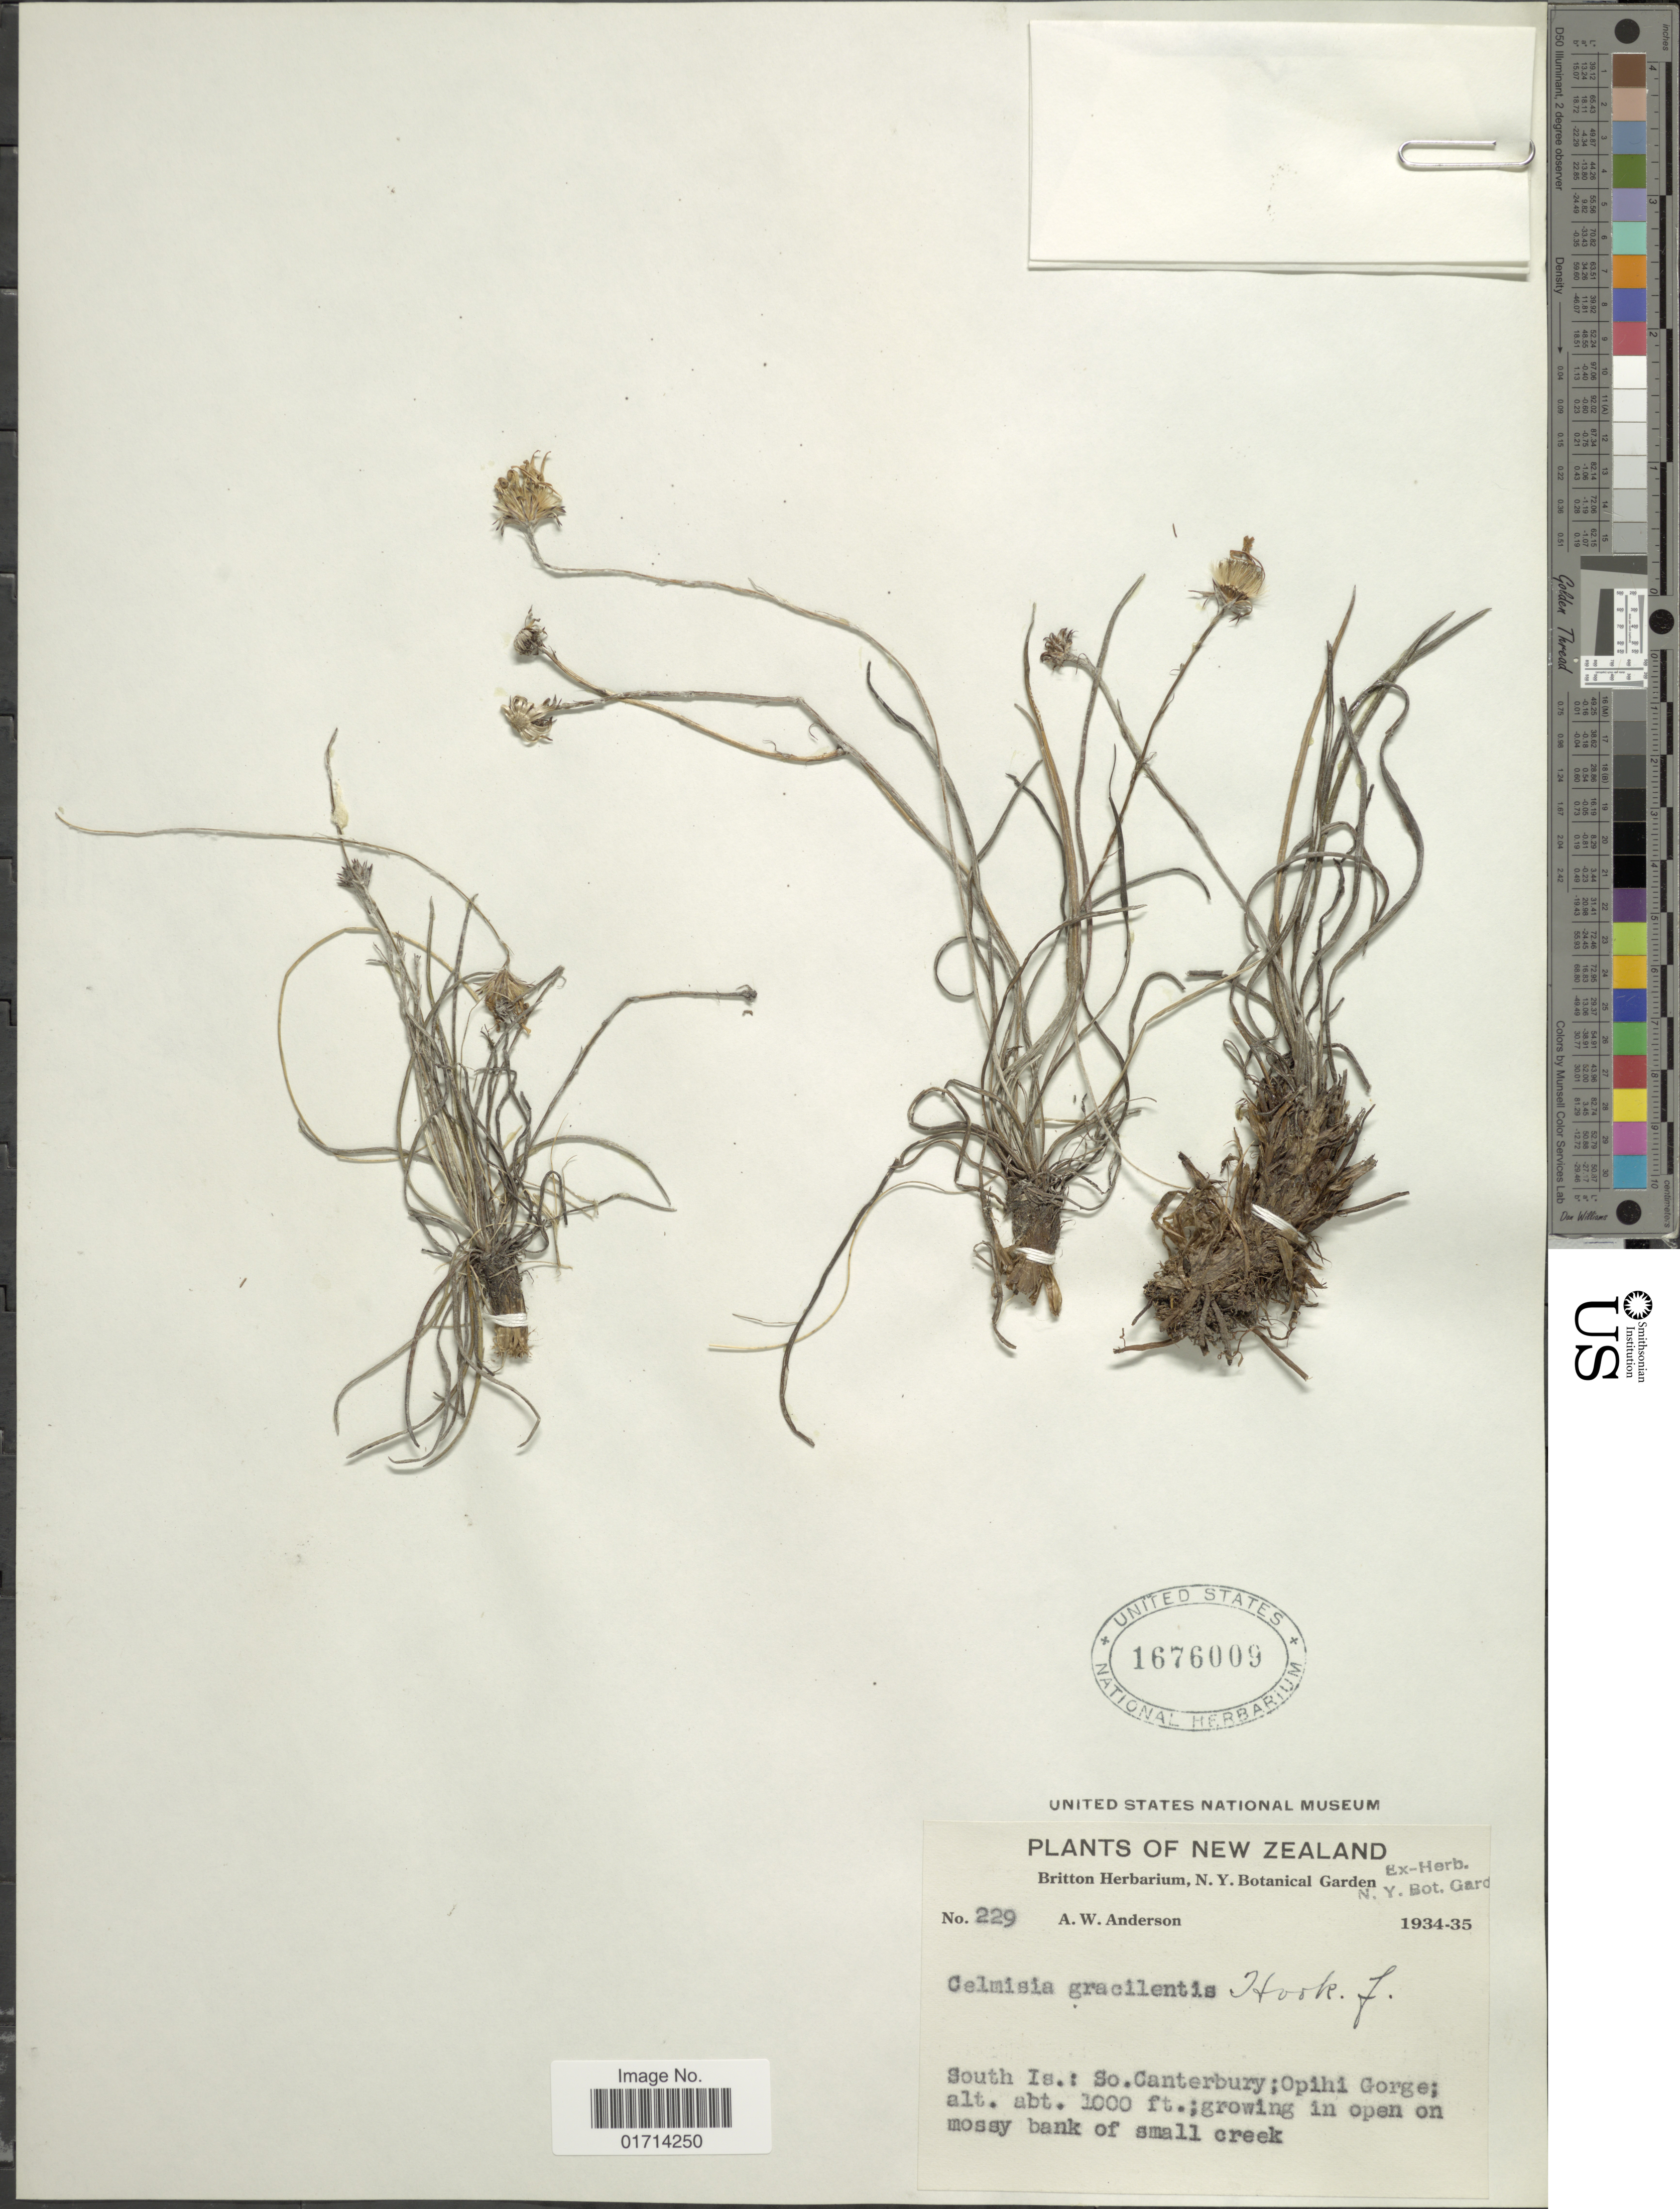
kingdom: Plantae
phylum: Tracheophyta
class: Magnoliopsida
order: Asterales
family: Asteraceae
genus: Celmisia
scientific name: Celmisia gracilenta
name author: Hook. f.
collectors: A. W. Anderson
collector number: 229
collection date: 1934/1935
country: New Zealand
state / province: Canterbury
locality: South Is.: So. Canterbury; Ophihi Gorge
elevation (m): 305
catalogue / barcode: US 1676009